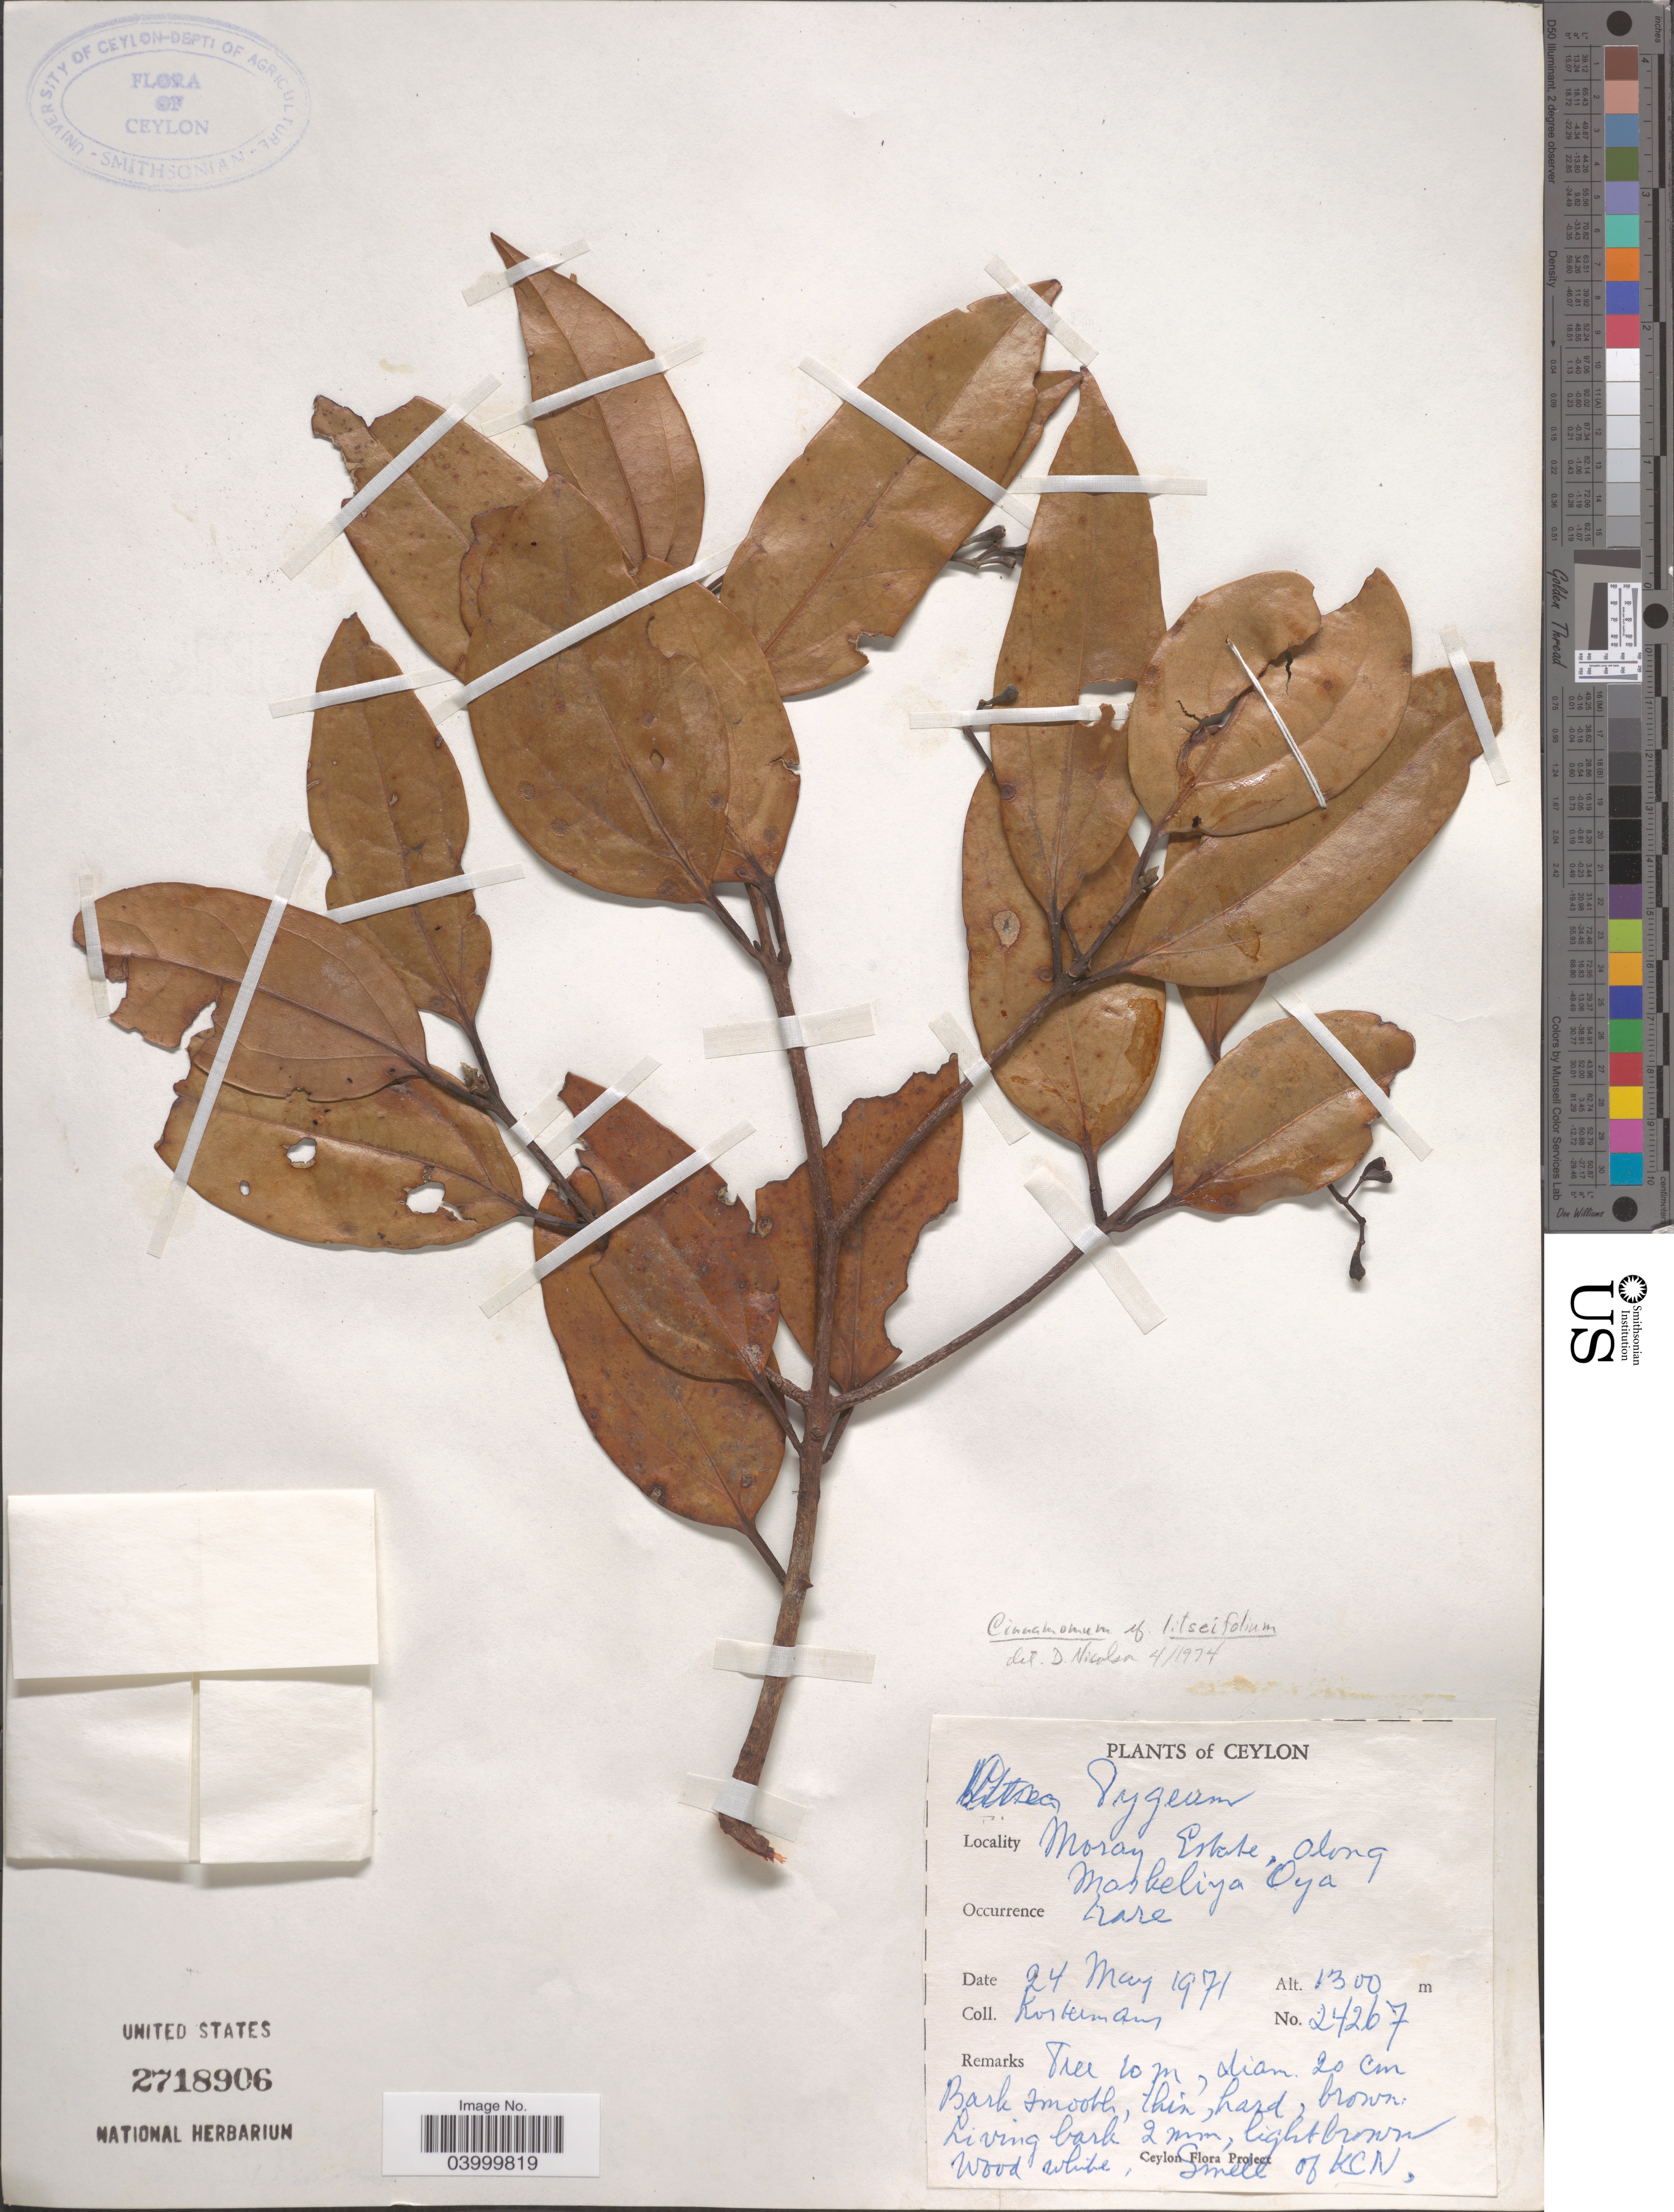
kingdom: Plantae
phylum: Tracheophyta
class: Magnoliopsida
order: Laurales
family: Lauraceae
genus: Cinnamomum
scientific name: Cinnamomum litsaeifolium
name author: Thwaites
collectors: Kostermans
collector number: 24267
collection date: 1971-05-24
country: Sri Lanka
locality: Ceylon. Moray Estate, along Maskeliya Oya.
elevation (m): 1300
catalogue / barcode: US 2718906